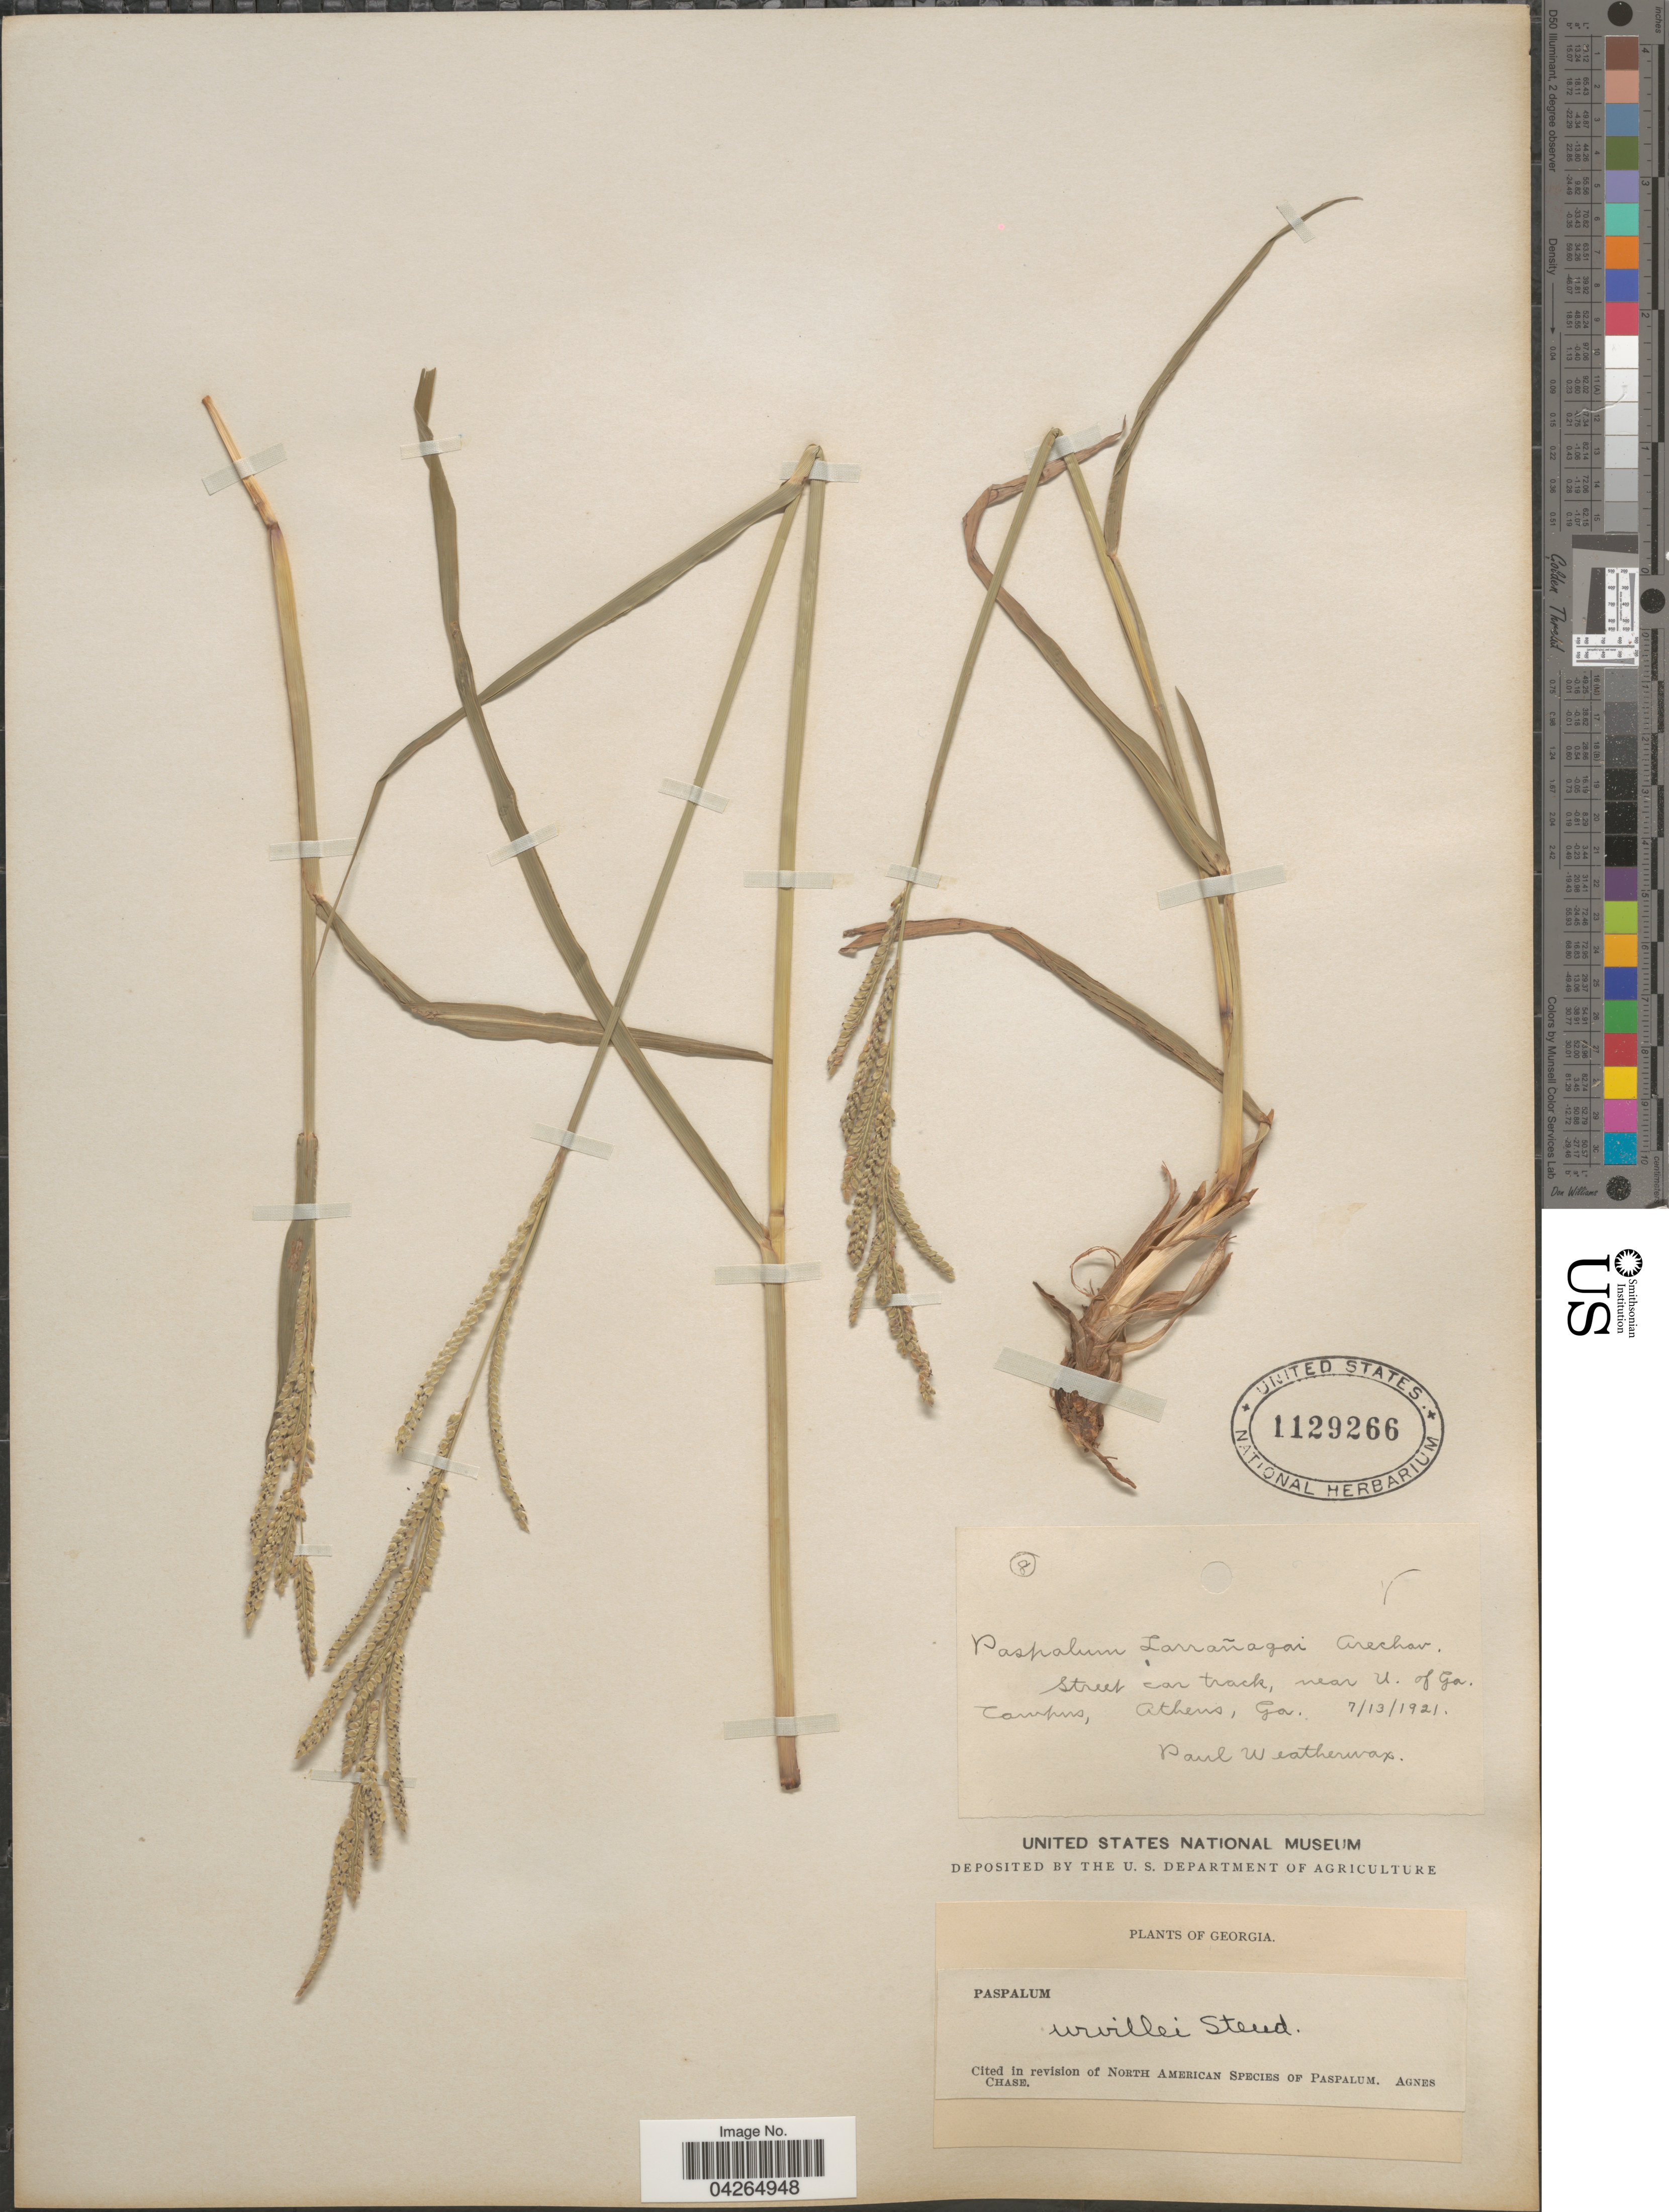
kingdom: Plantae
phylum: Tracheophyta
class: Liliopsida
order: Poales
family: Poaceae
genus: Paspalum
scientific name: Paspalum urvillei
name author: Steud.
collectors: P. Weatherwax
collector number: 8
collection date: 1921-07-13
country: United States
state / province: Georgia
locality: Street car track, near U. of Ga. Campus, Athens.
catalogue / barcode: US 1129266